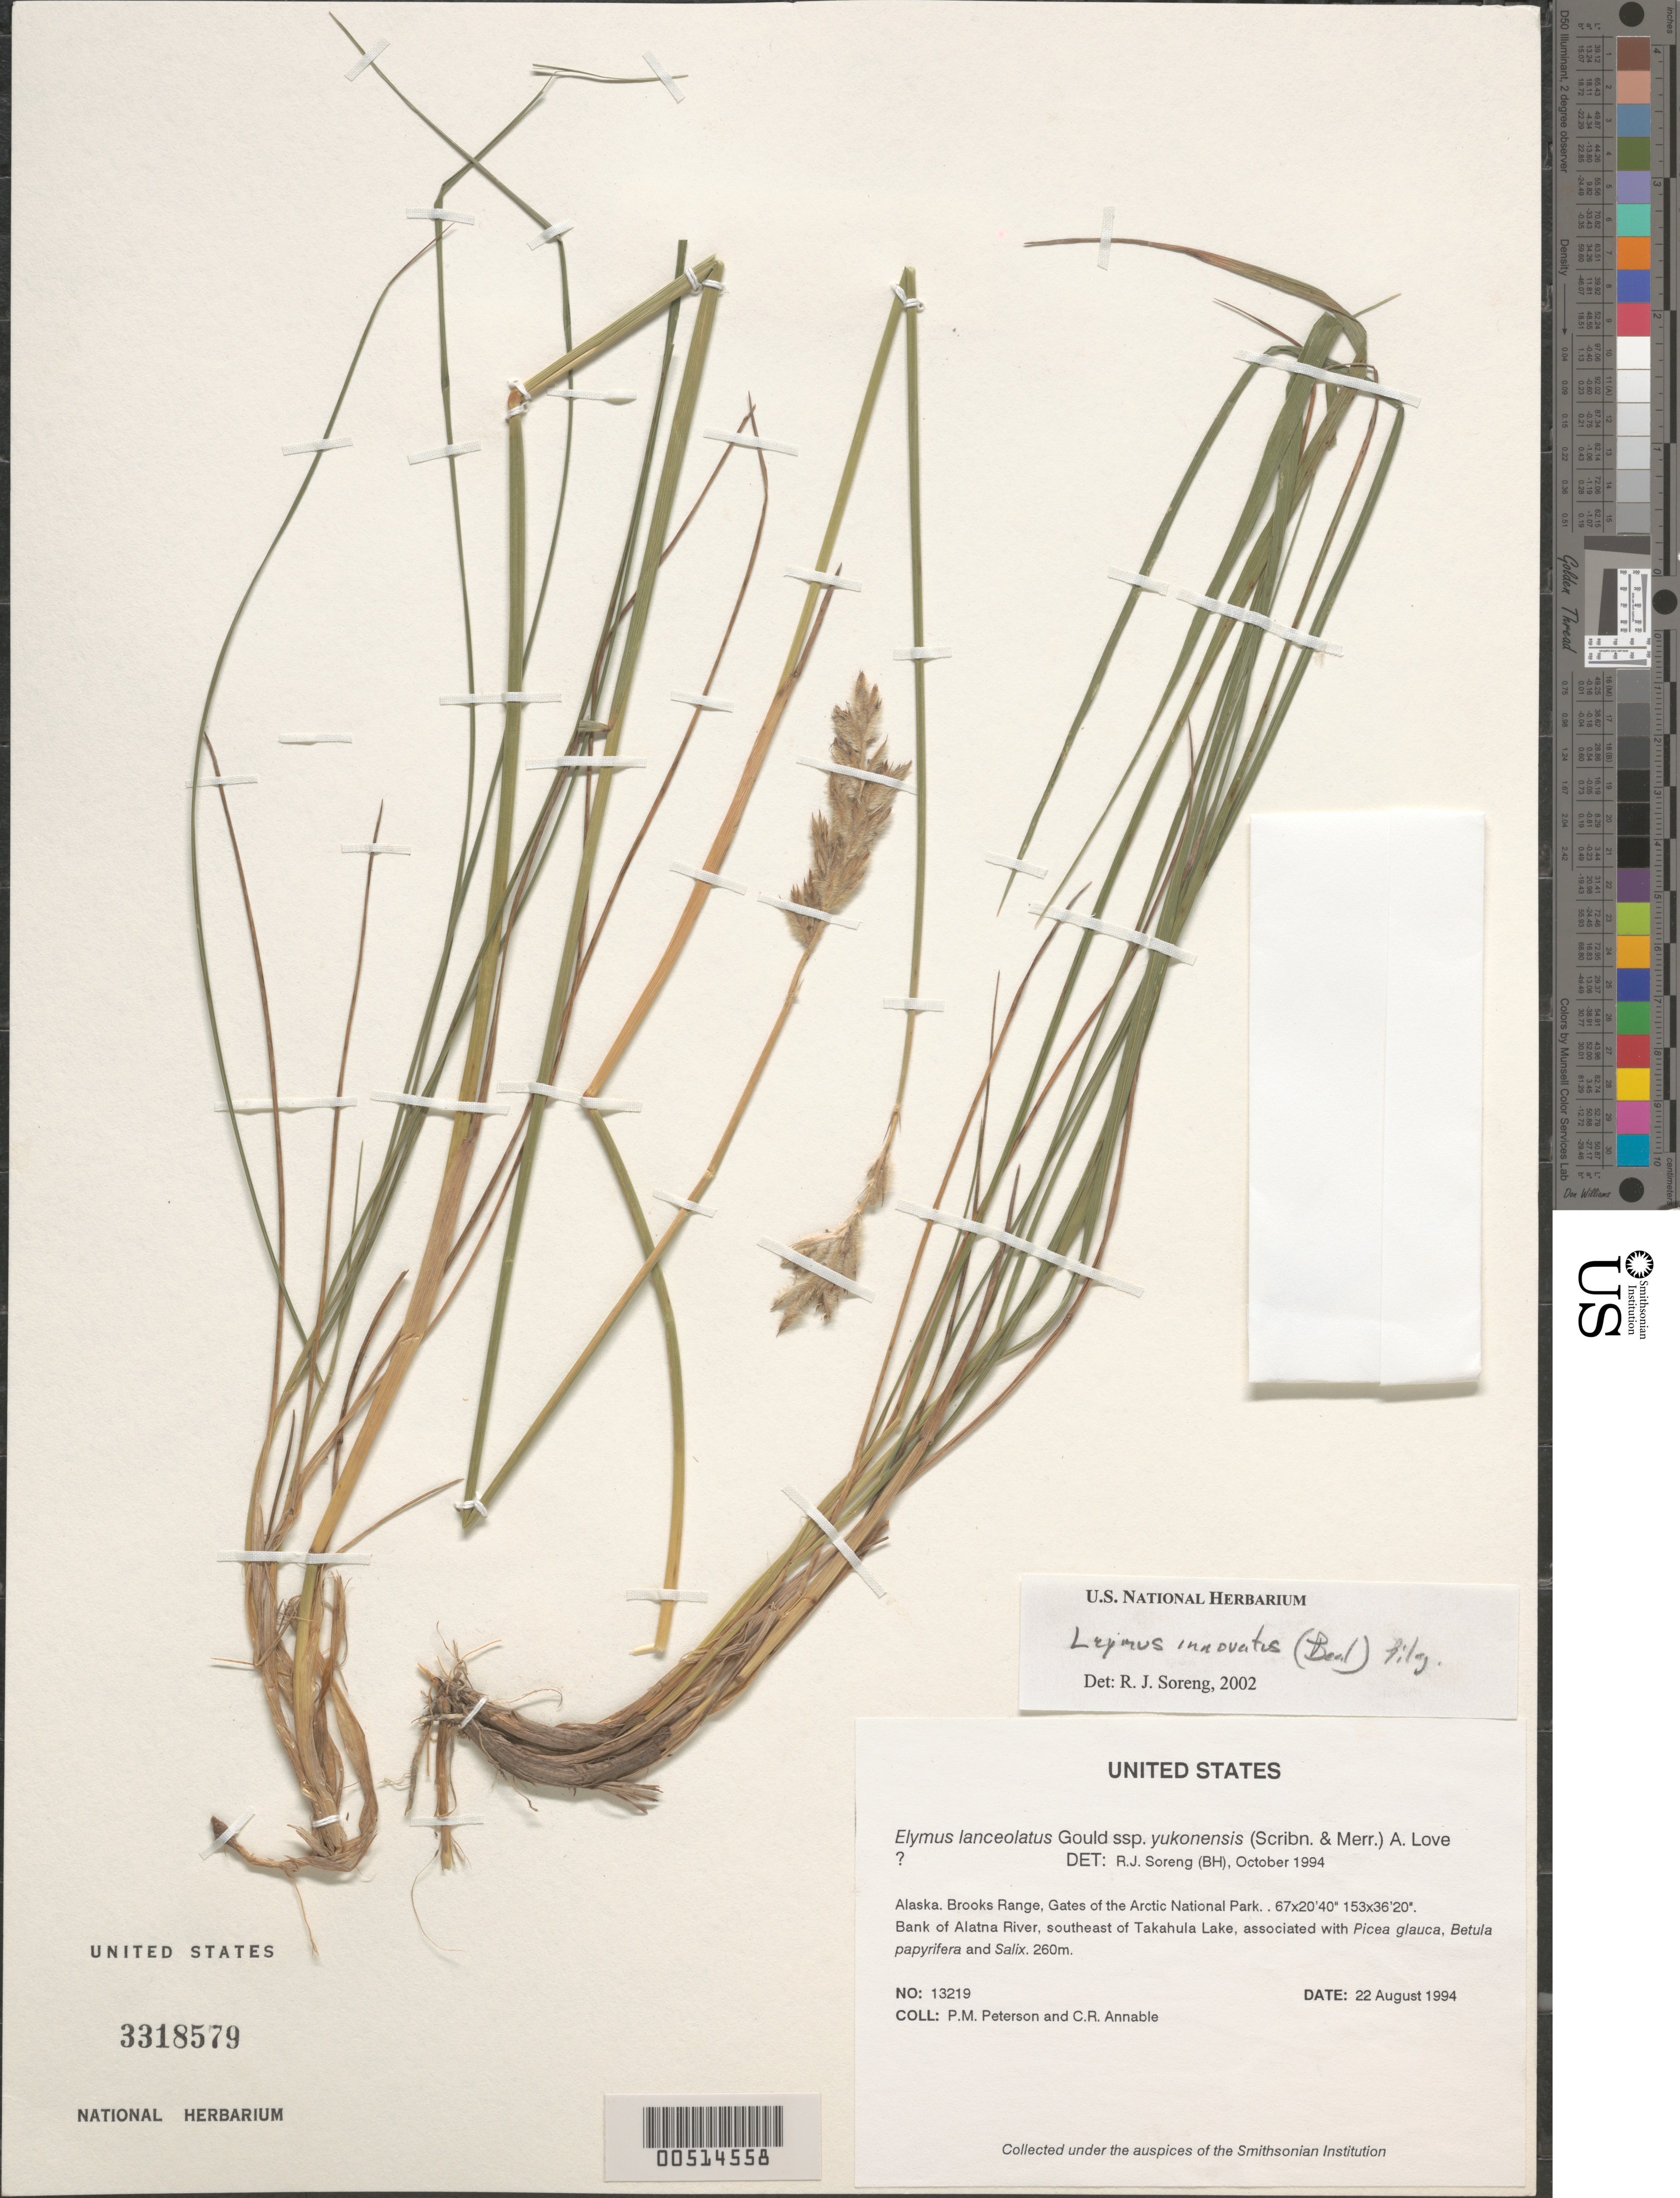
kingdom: Plantae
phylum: Tracheophyta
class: Liliopsida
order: Poales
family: Poaceae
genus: Elymus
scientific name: Elymus lanceolatus subsp. yukonensis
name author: (Scribn. & Merr.) Á. Löve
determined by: Soreng, Robert J., Research Associate (BOT), Smithsonian Institution - National Museum of Natural History (UNITED STATES)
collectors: P. M. Peterson & C. R. Annable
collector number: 13219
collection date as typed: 22 Aug 1994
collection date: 1994-08-22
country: United States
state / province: Alaska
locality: Brooks Range, Gates of the Arctic National Park.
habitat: Bank of Alatna River, southeast of Takahula Lake, associated with {Picea glauca}, {Betula papyrifera} and {Salix}.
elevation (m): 260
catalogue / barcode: US 3318579